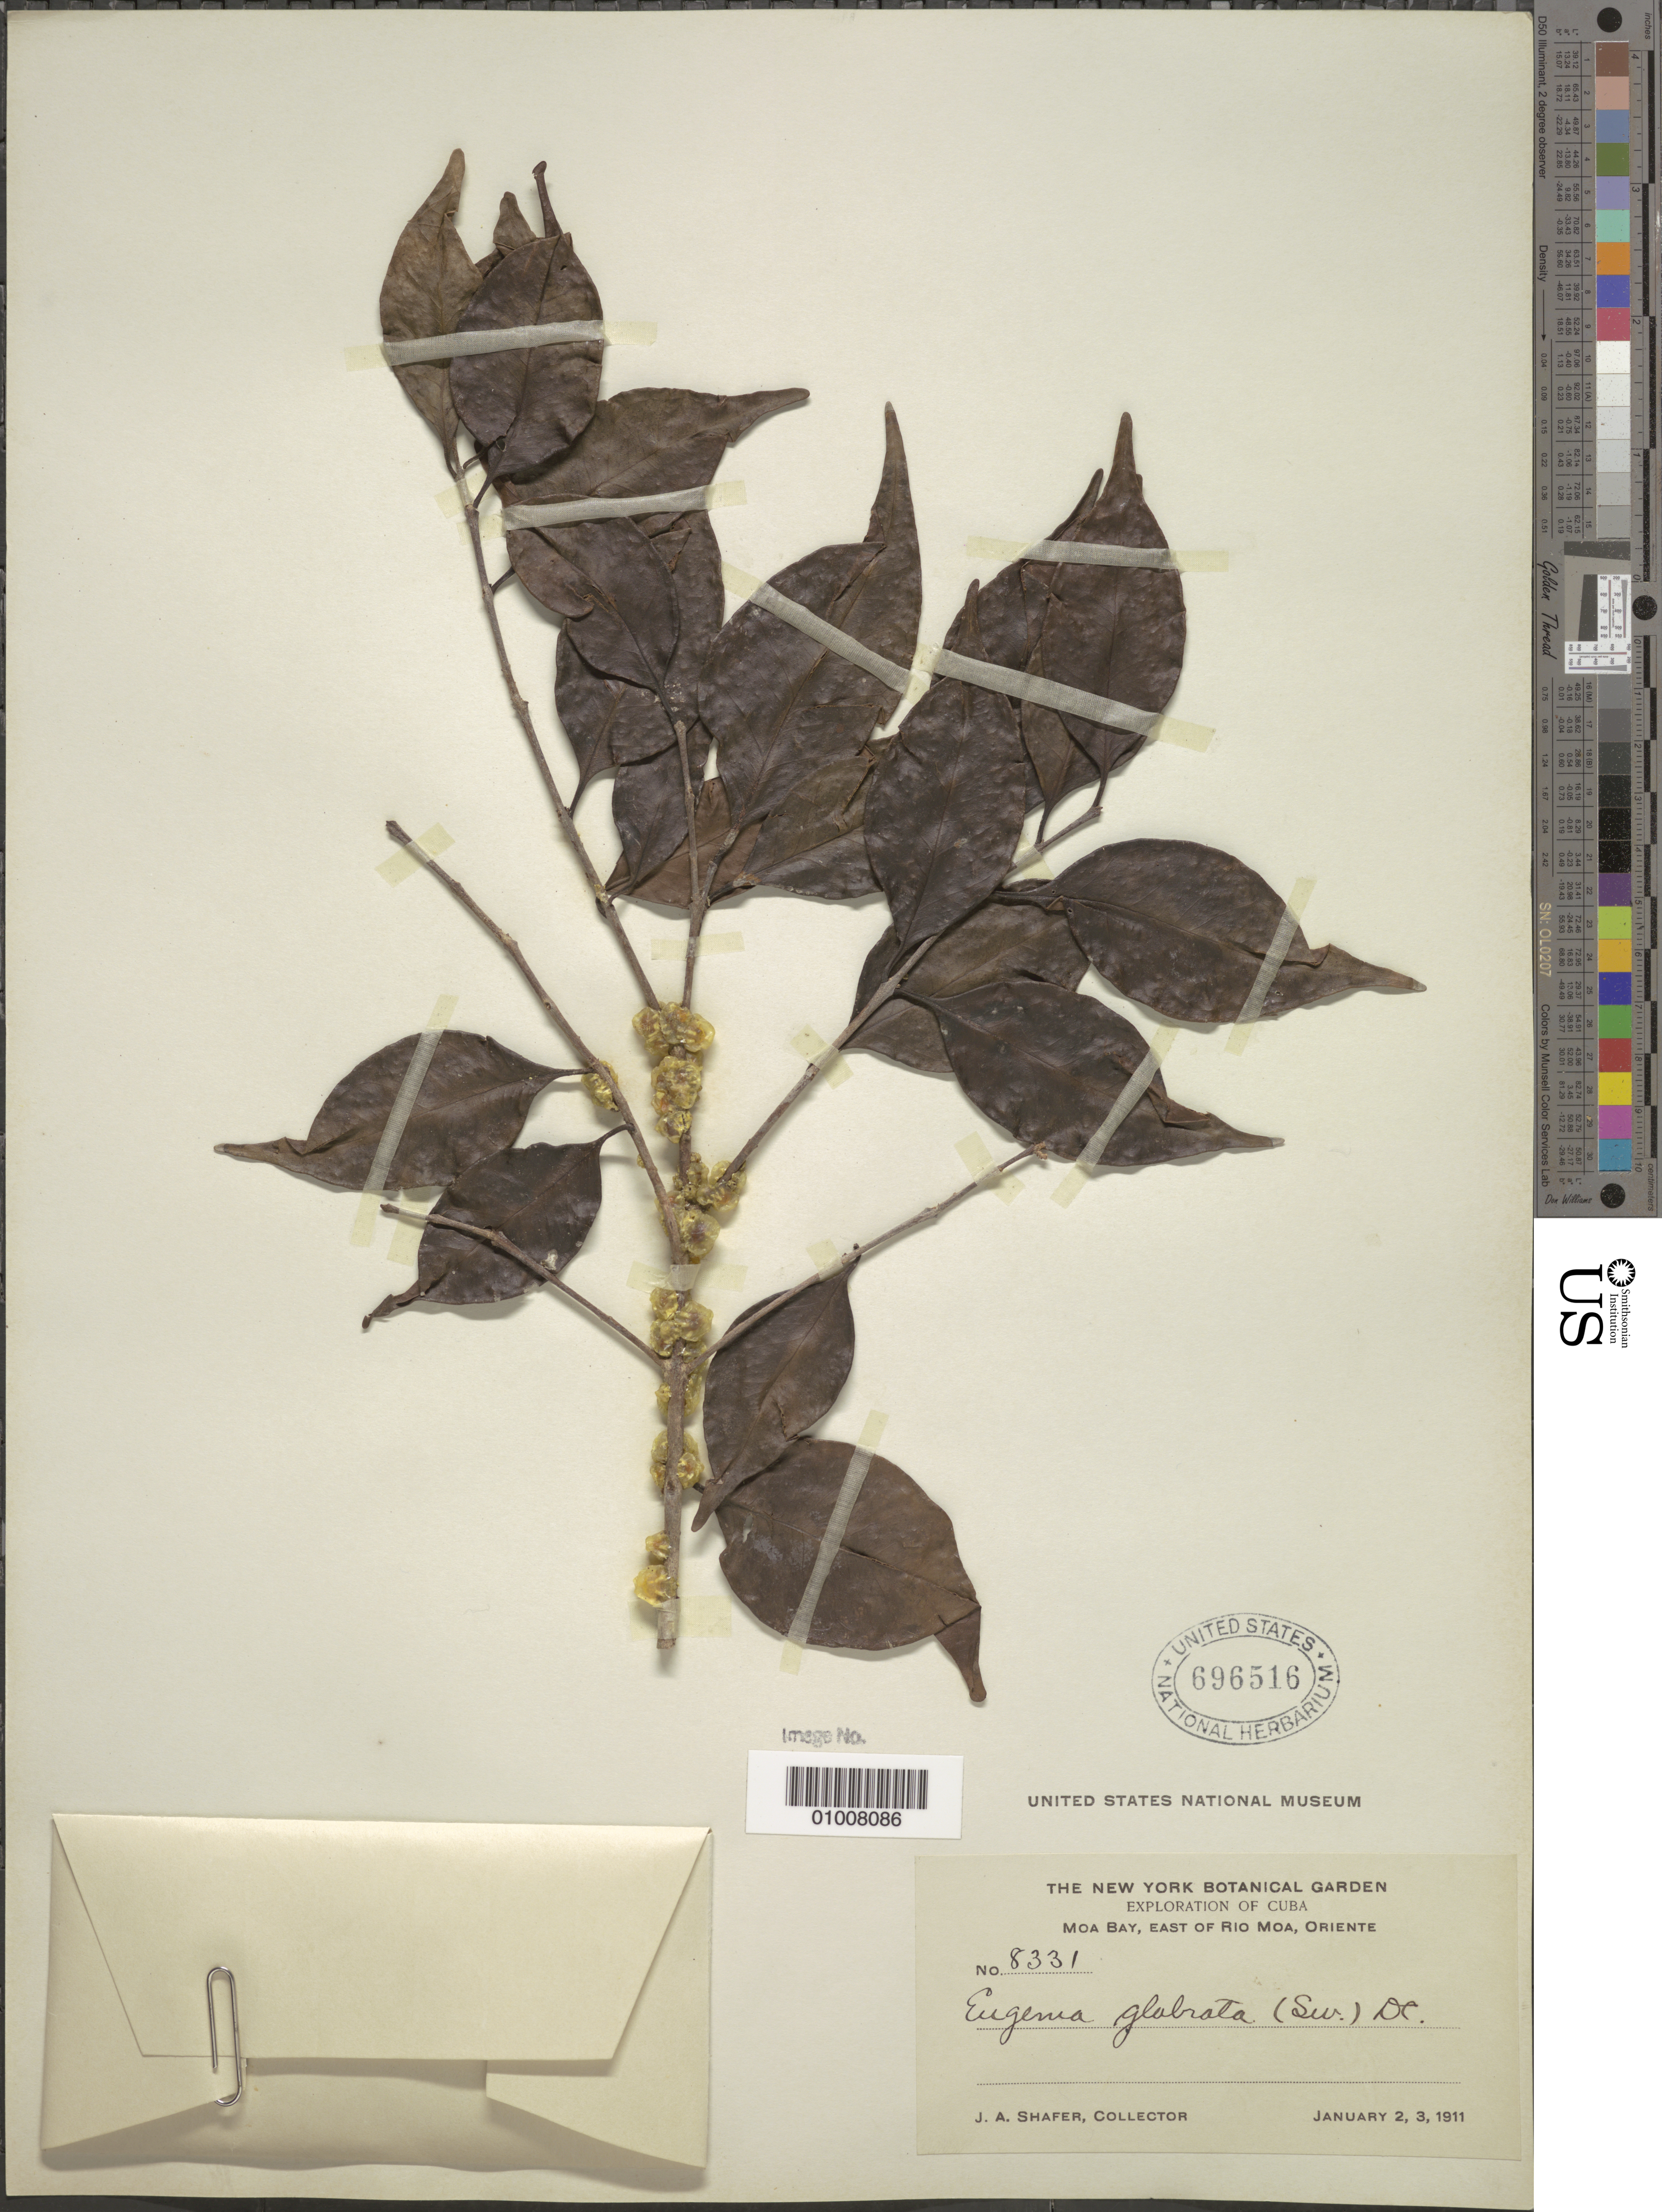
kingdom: Plantae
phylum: Tracheophyta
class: Magnoliopsida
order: Myrtales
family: Myrtaceae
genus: Eugenia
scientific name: Eugenia glabrata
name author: (Sw.) DC.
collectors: J. A. Shafer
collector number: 8331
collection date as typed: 02 Jan 1911 to 03 Jan 1911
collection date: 1911-01-02/1911-01-03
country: Cuba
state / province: Holguín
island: Cuba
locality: Moa Bay, East of Rio Moa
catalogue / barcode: US 696516